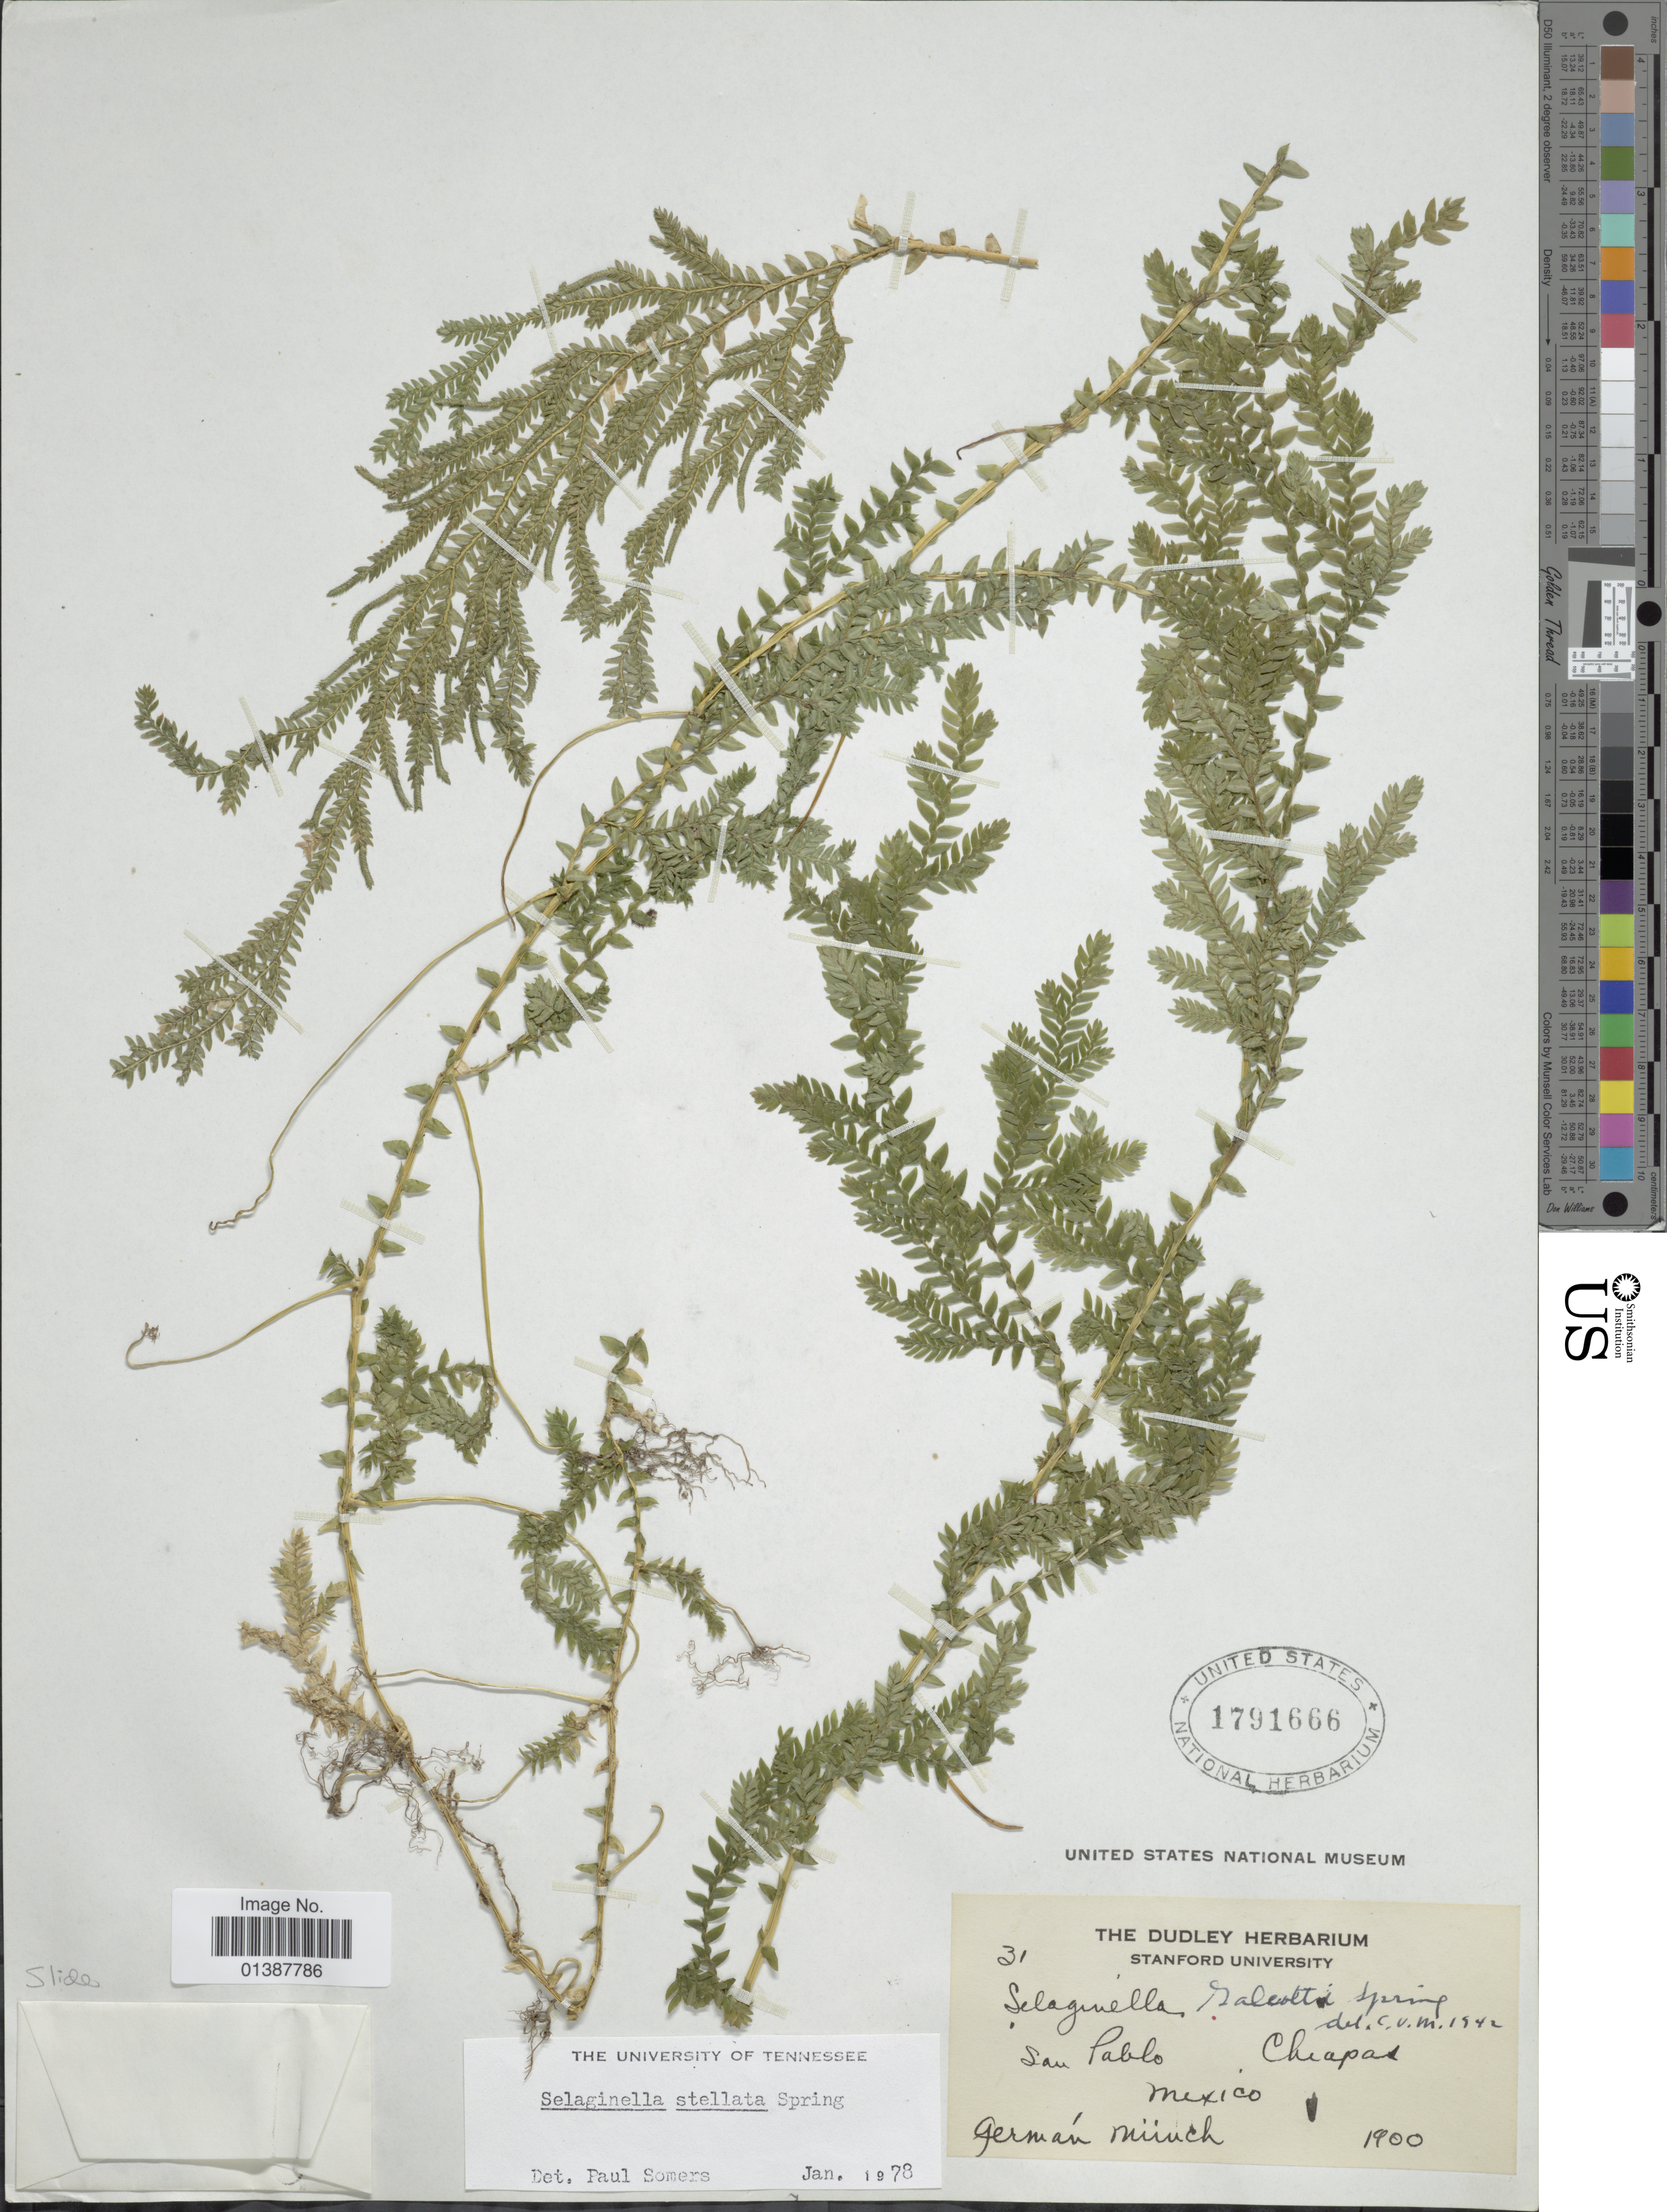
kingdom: Plantae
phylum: Tracheophyta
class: Lycopodiopsida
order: Selaginellales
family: Selaginellaceae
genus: Selaginella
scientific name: Selaginella galeottii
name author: Spring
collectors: G. Munch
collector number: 31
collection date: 1900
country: Mexico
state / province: Chiapas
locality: San Pablo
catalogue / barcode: US 1791666